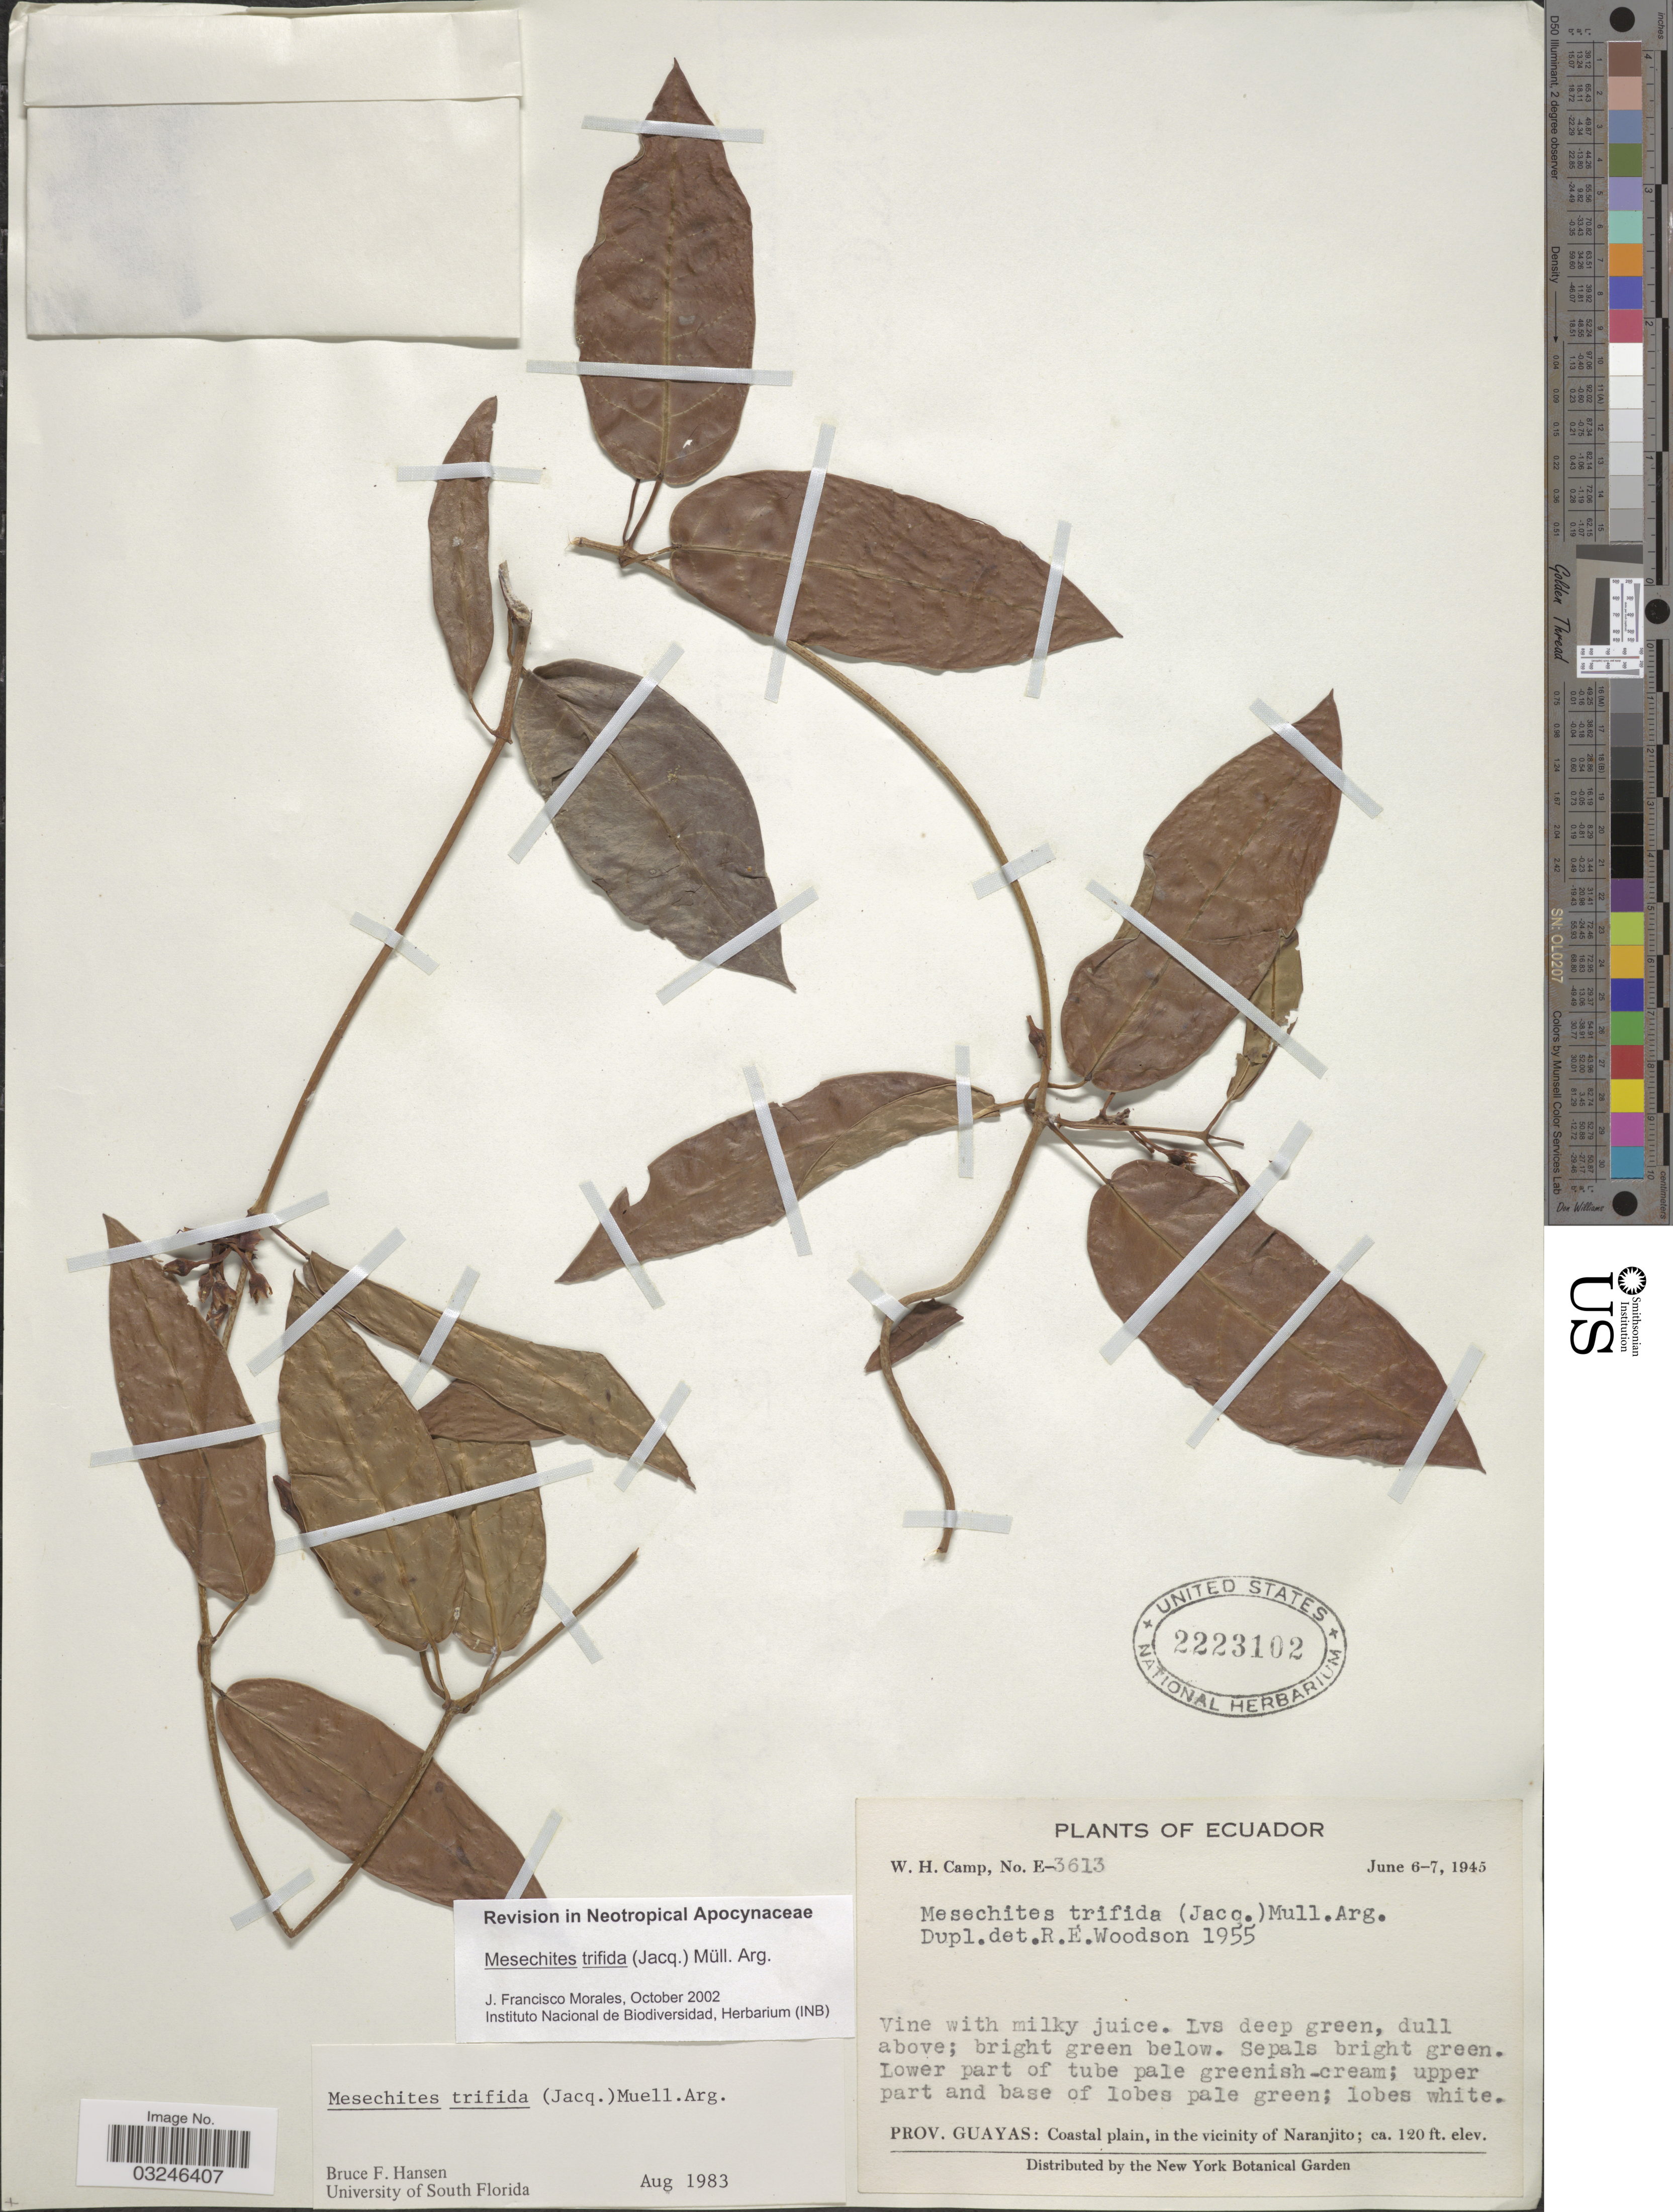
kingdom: Plantae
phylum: Tracheophyta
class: Magnoliopsida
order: Gentianales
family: Apocynaceae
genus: Mesechites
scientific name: Mesechites trifidus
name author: (Jacq.) Müll. Arg.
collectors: W. H. Camp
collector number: E-3613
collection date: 1945-06-06/1945-06-07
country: Ecuador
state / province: Guayas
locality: Coastal plain, in the vicinity of Naranjito.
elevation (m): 37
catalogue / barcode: US 2223102